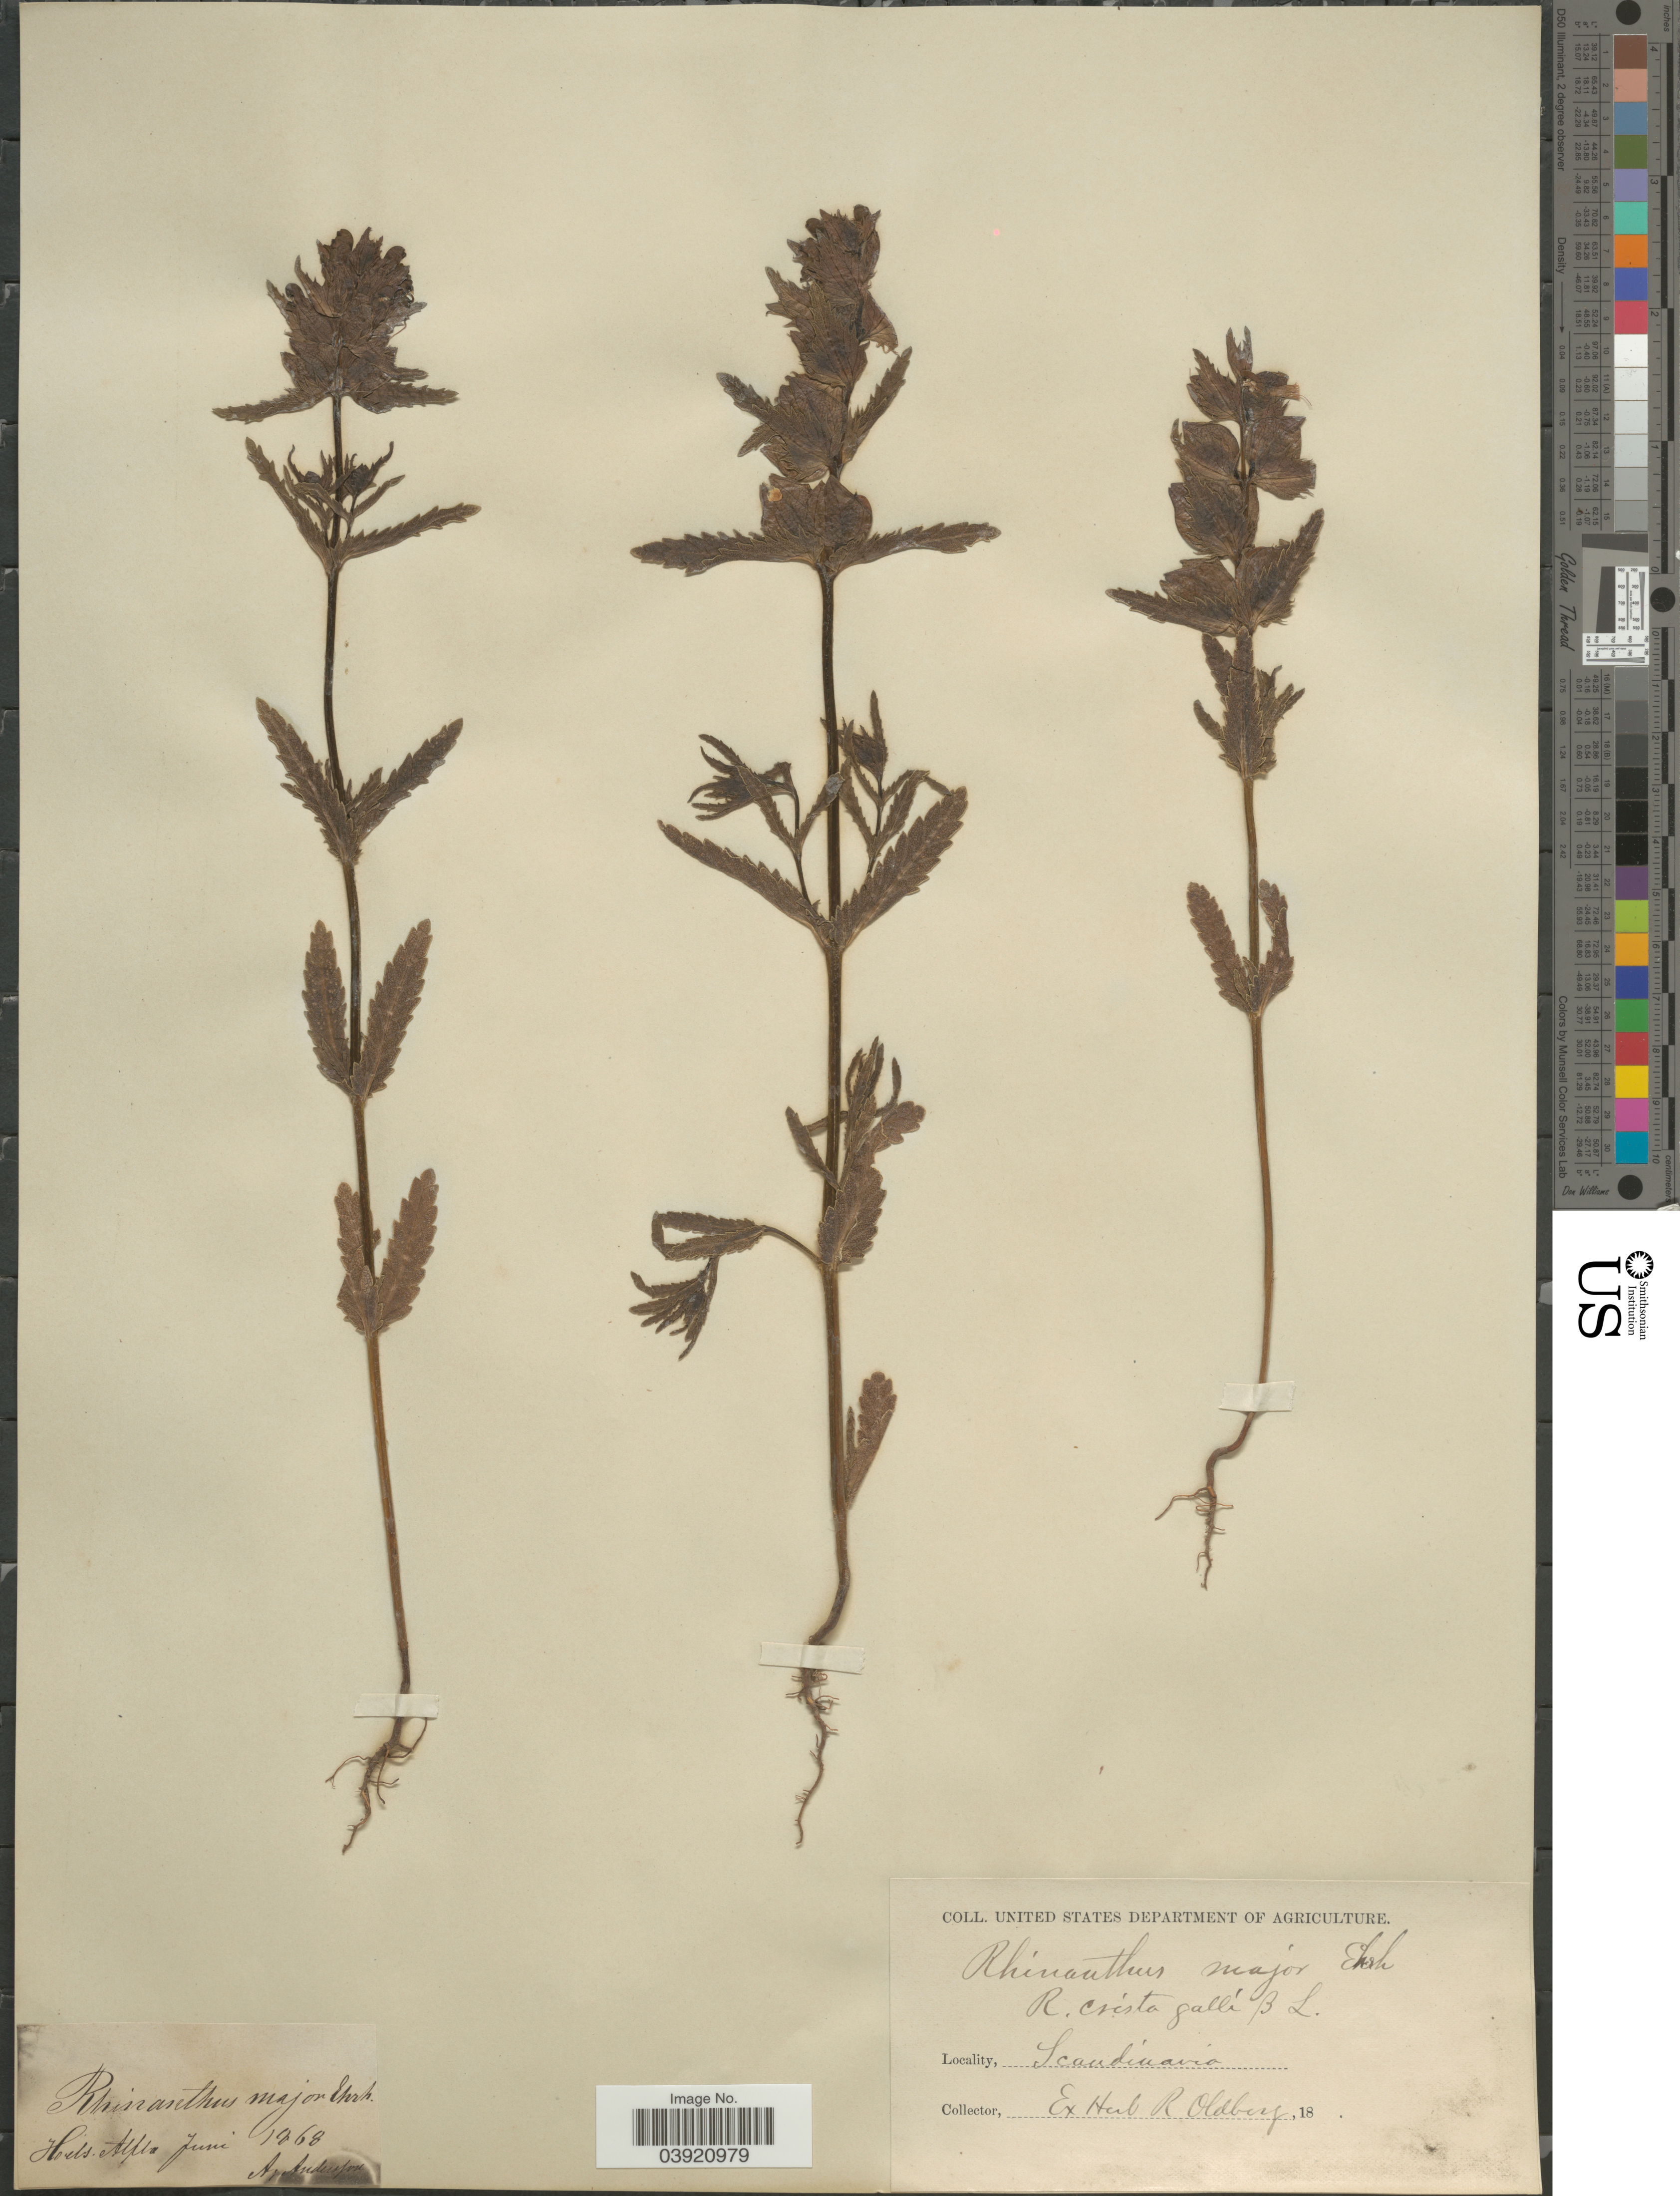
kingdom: Plantae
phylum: Tracheophyta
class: Magnoliopsida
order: Lamiales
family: Orobanchaceae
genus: Rhinanthus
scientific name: Rhinanthus major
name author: L.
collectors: A. Andersson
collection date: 1868-06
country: Sweden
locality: Horts. Alfta. Scandinavia.